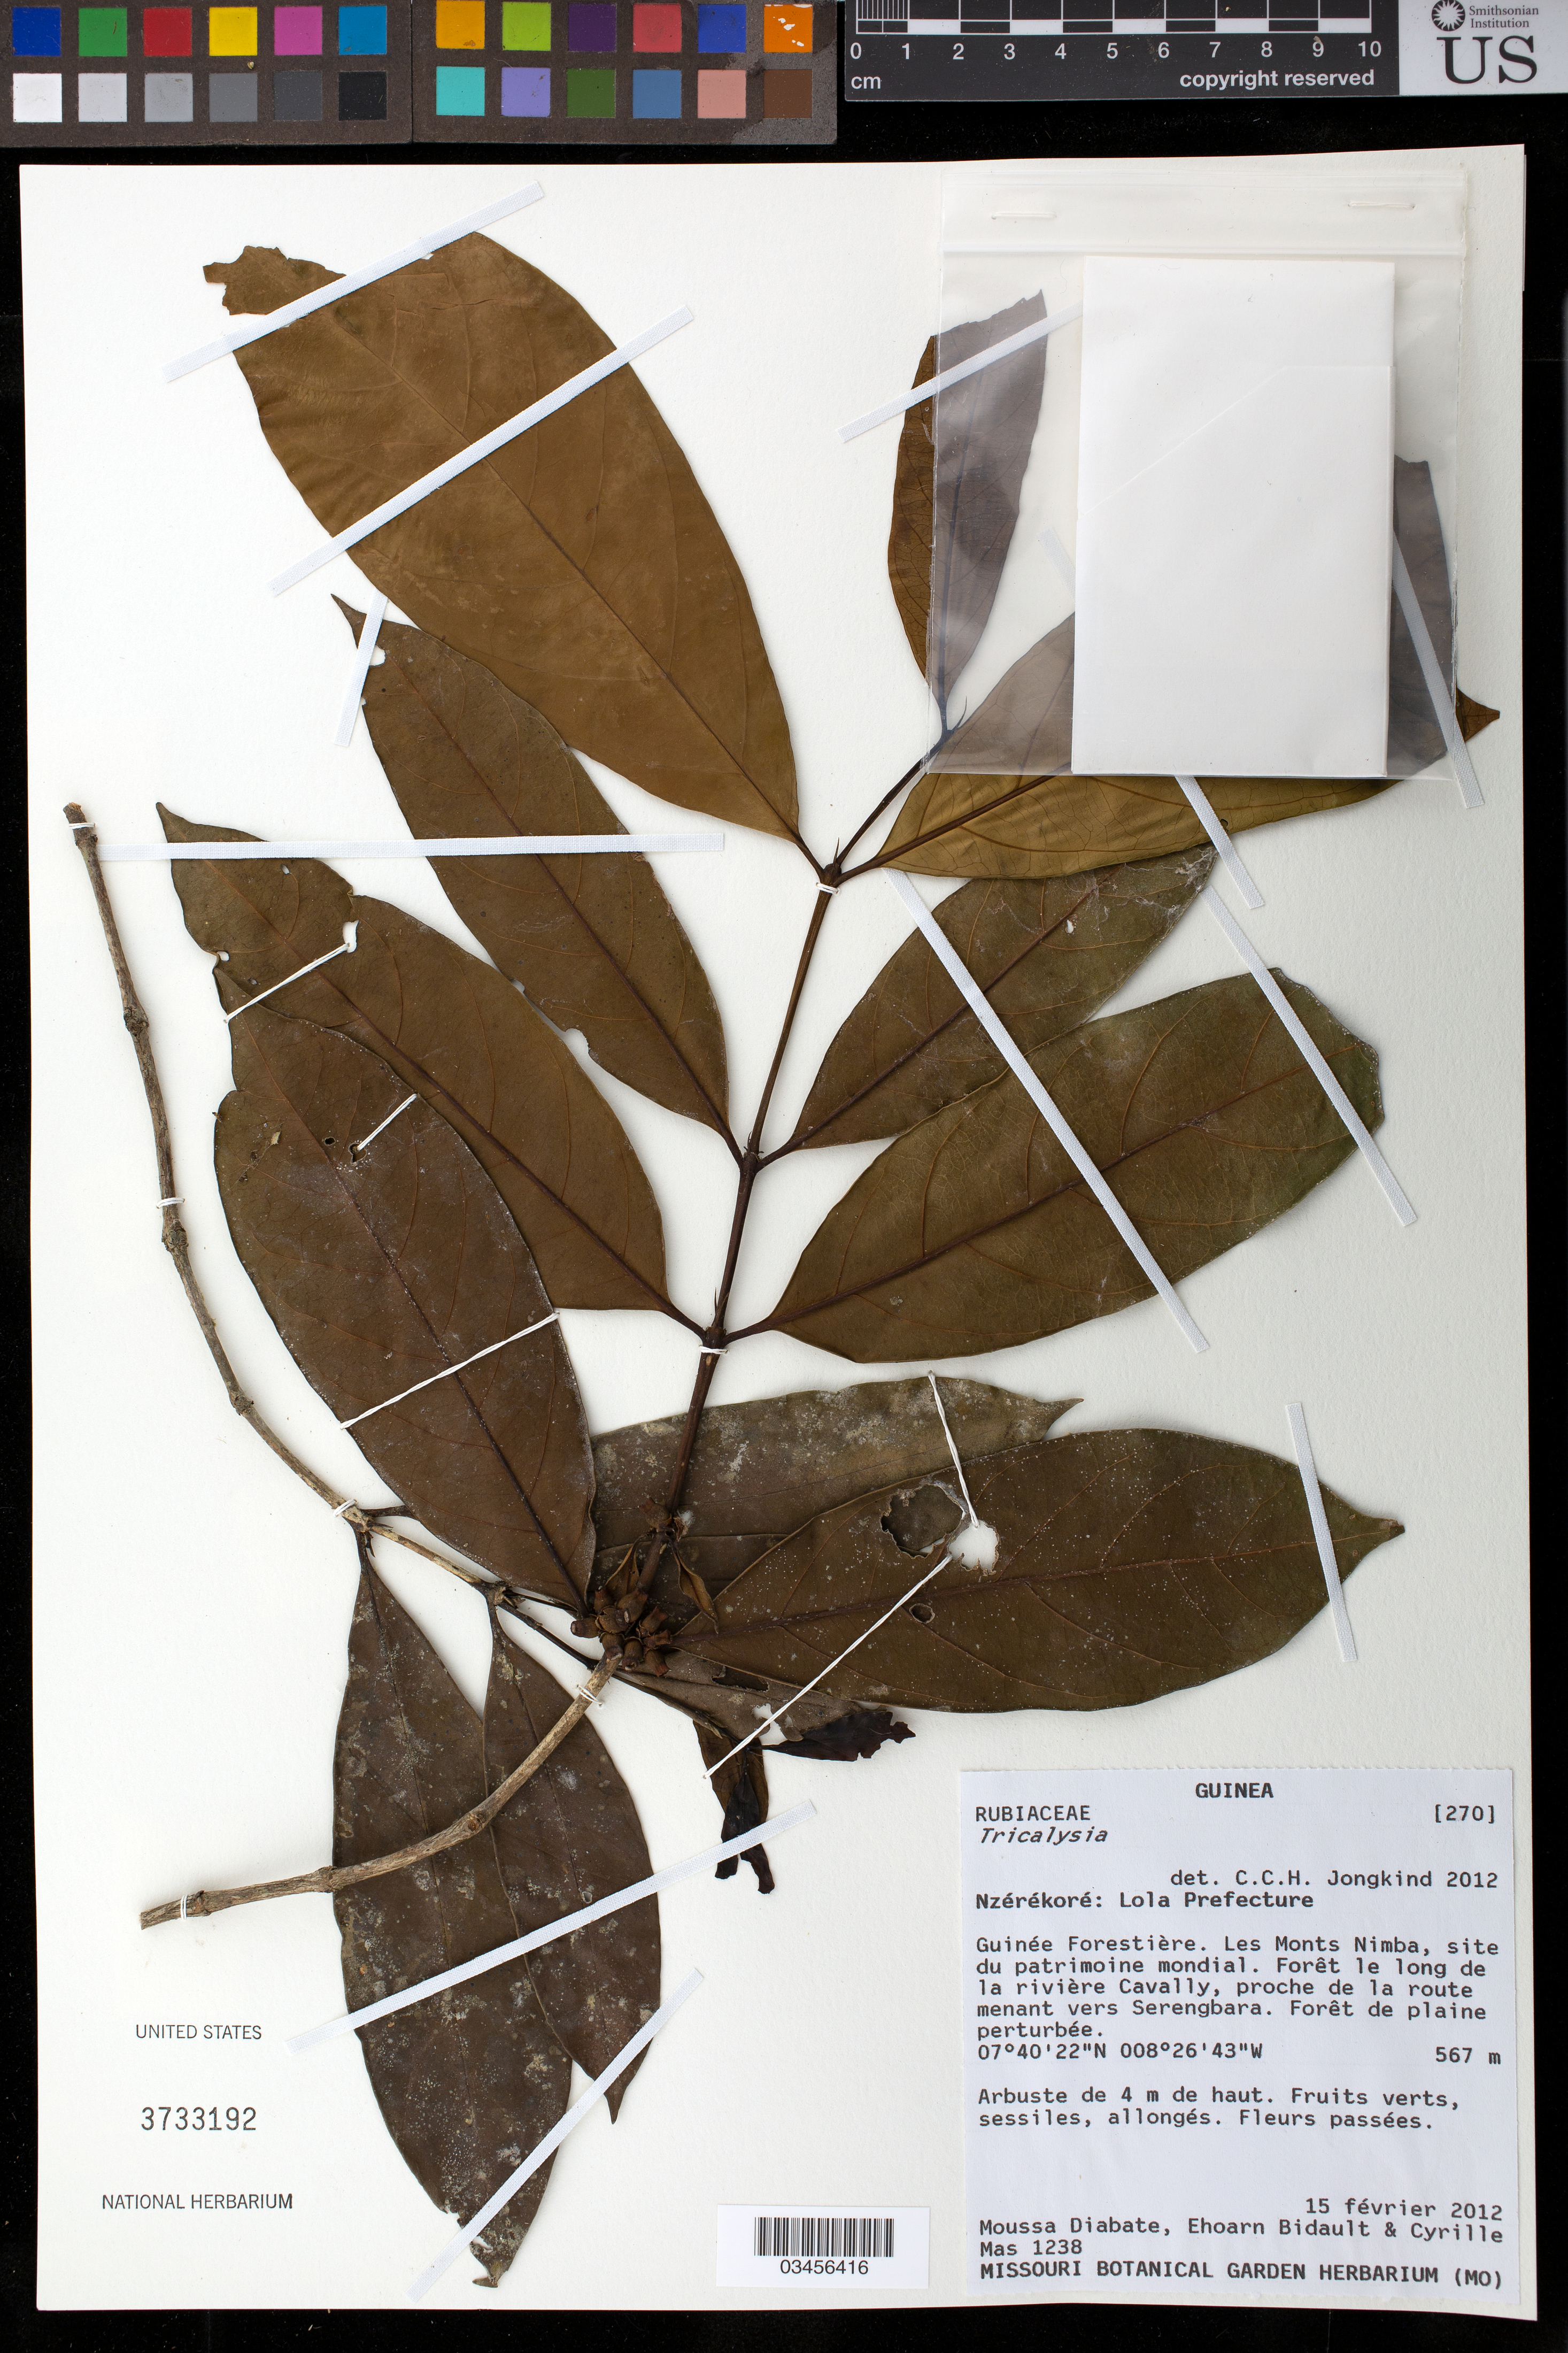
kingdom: Plantae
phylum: Tracheophyta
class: Magnoliopsida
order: Gentianales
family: Rubiaceae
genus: Tricalysia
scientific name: Tricalysia sp.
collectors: M. Diabate, E. Bidault & C. Mas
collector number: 1238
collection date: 2012-02-15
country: Guinea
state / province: Nzérékoré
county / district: Lola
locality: Guinee Forestiere. Les Monts Nimba, site du petrimoine mondial. Foret le long de la riviere Cavally, proche de la route menant vers Serengbara. Foret de plaine peturbee.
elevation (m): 567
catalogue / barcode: US 3733192